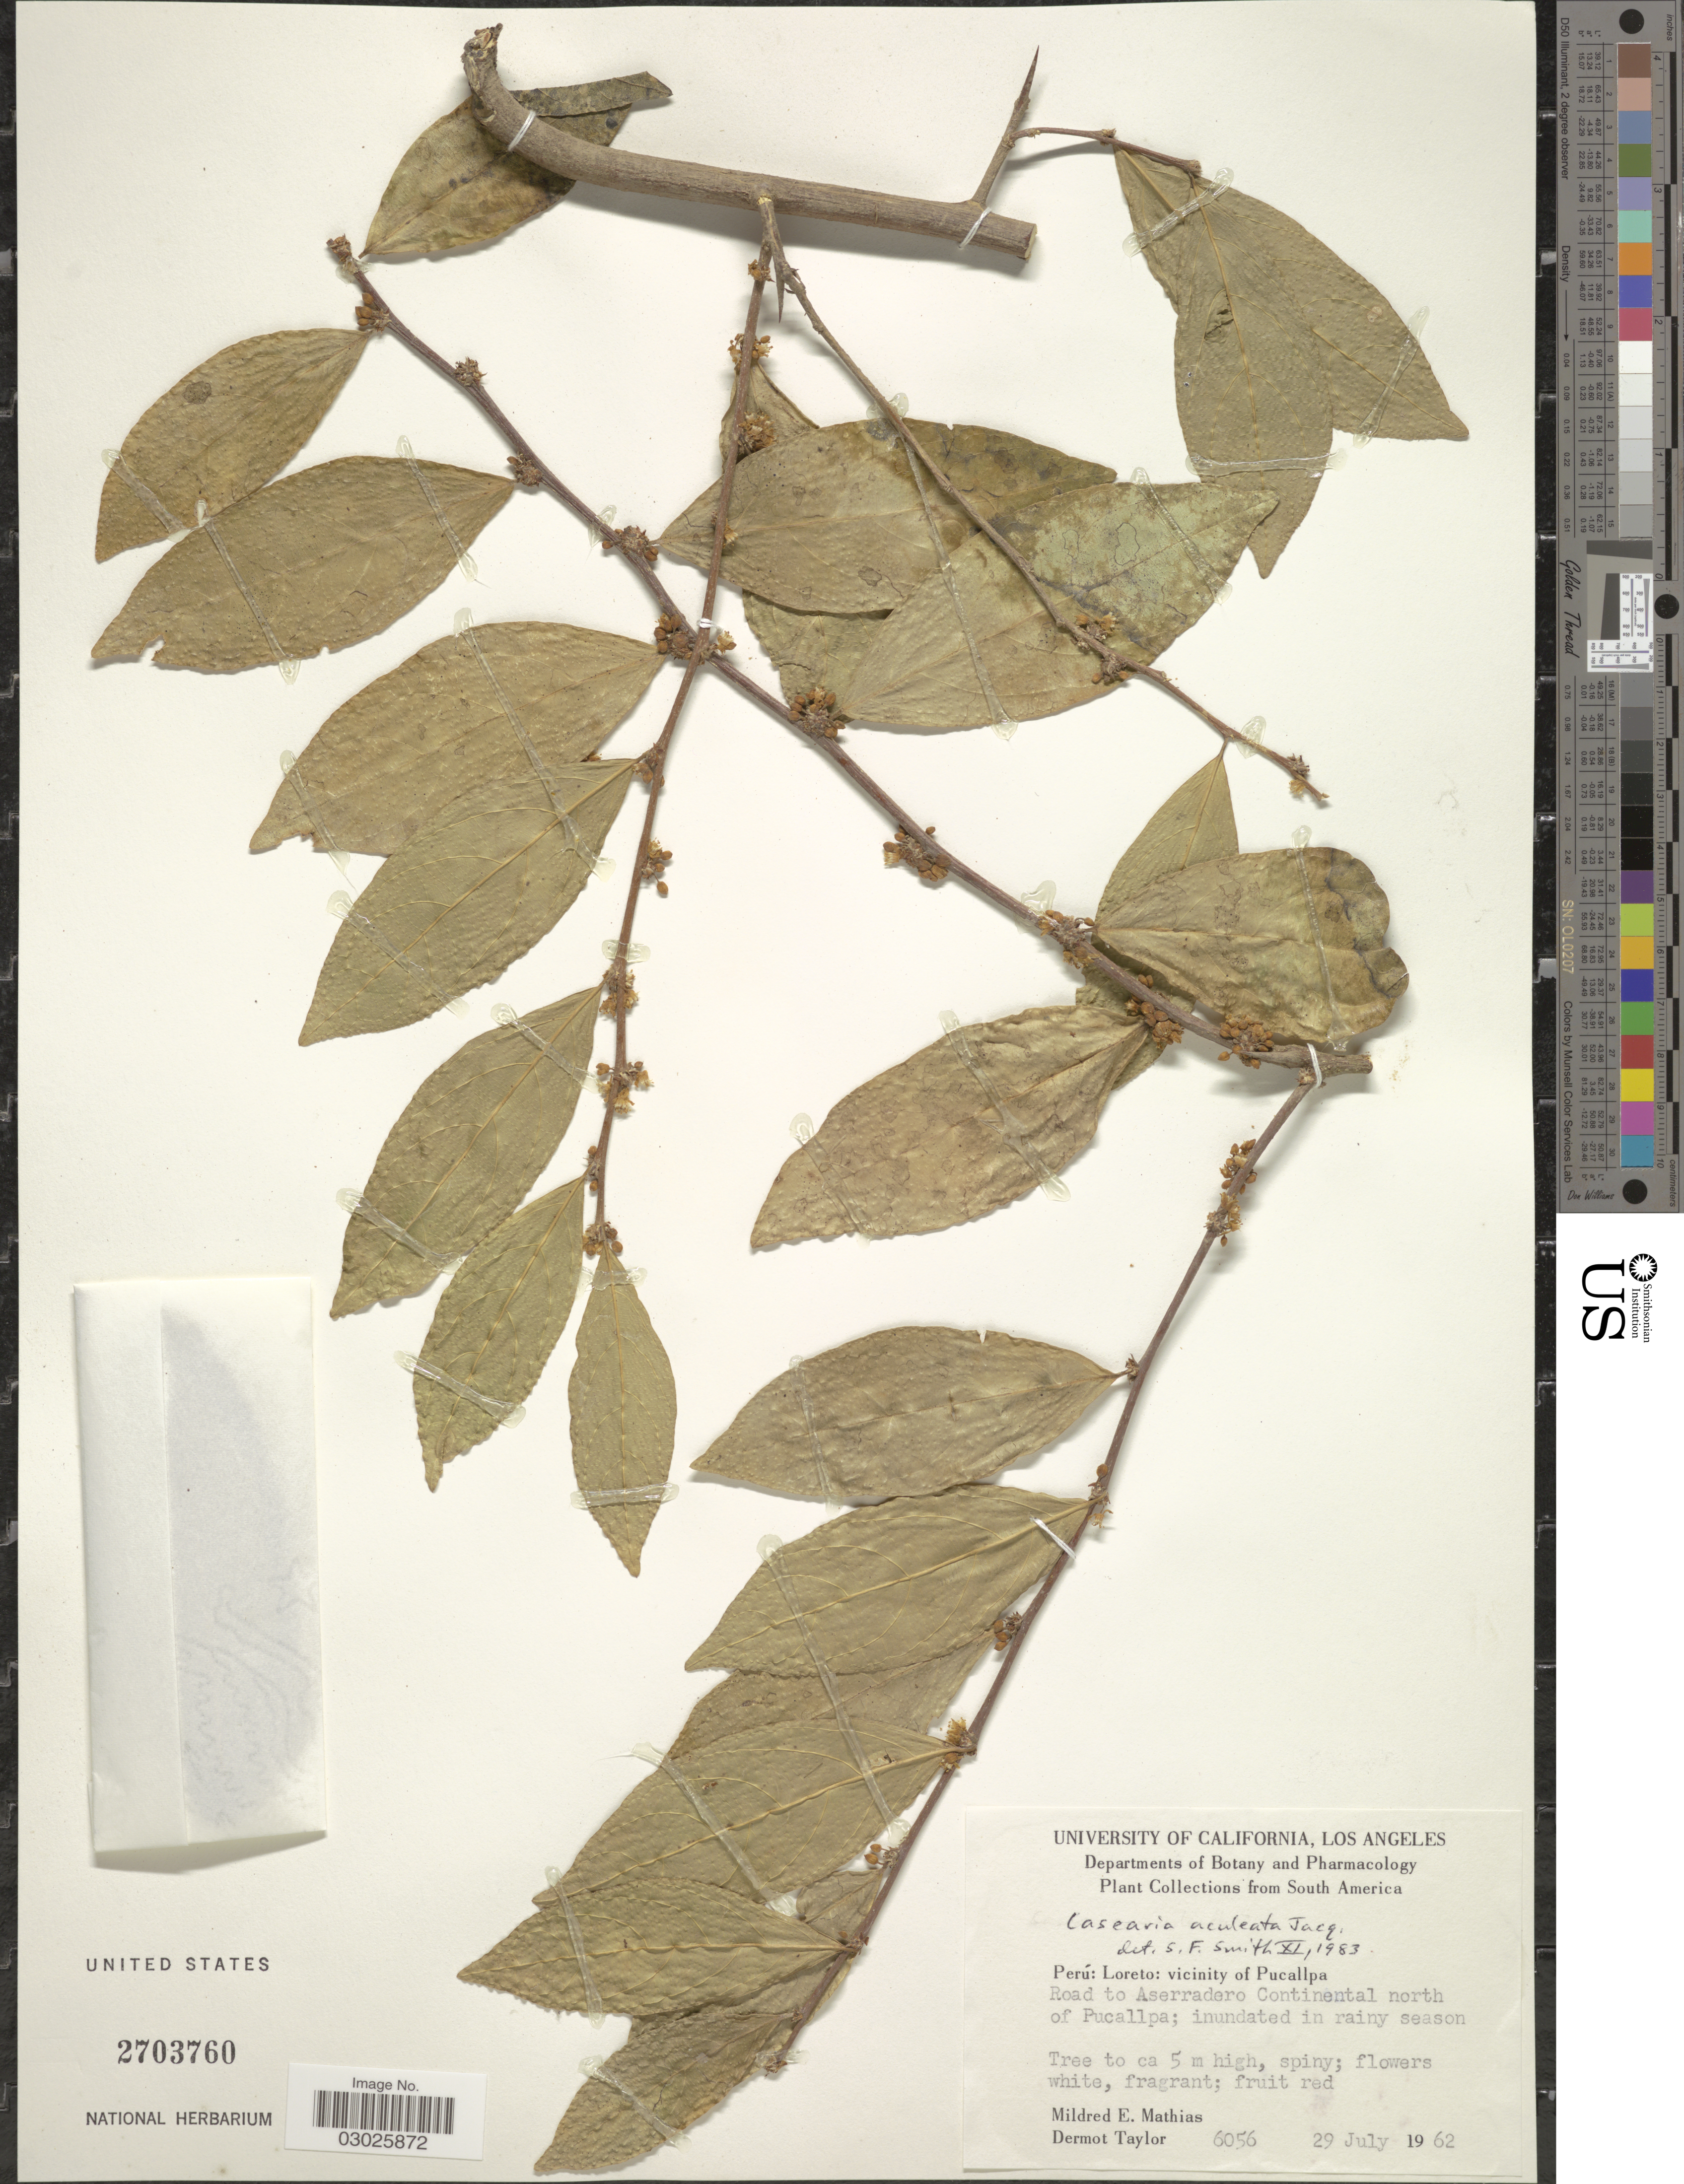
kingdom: Plantae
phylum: Tracheophyta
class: Magnoliopsida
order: Malpighiales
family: Salicaceae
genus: Casearia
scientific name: Casearia aculeata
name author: Jacq.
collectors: M. E. Mathias & D. Taylor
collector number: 6056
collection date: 1962-07-29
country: Peru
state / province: Loreto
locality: Vicinity of Pucallpa. Road to Aserradero Continental north of Pucallpa; inundated in rainy season.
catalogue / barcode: US 2703760